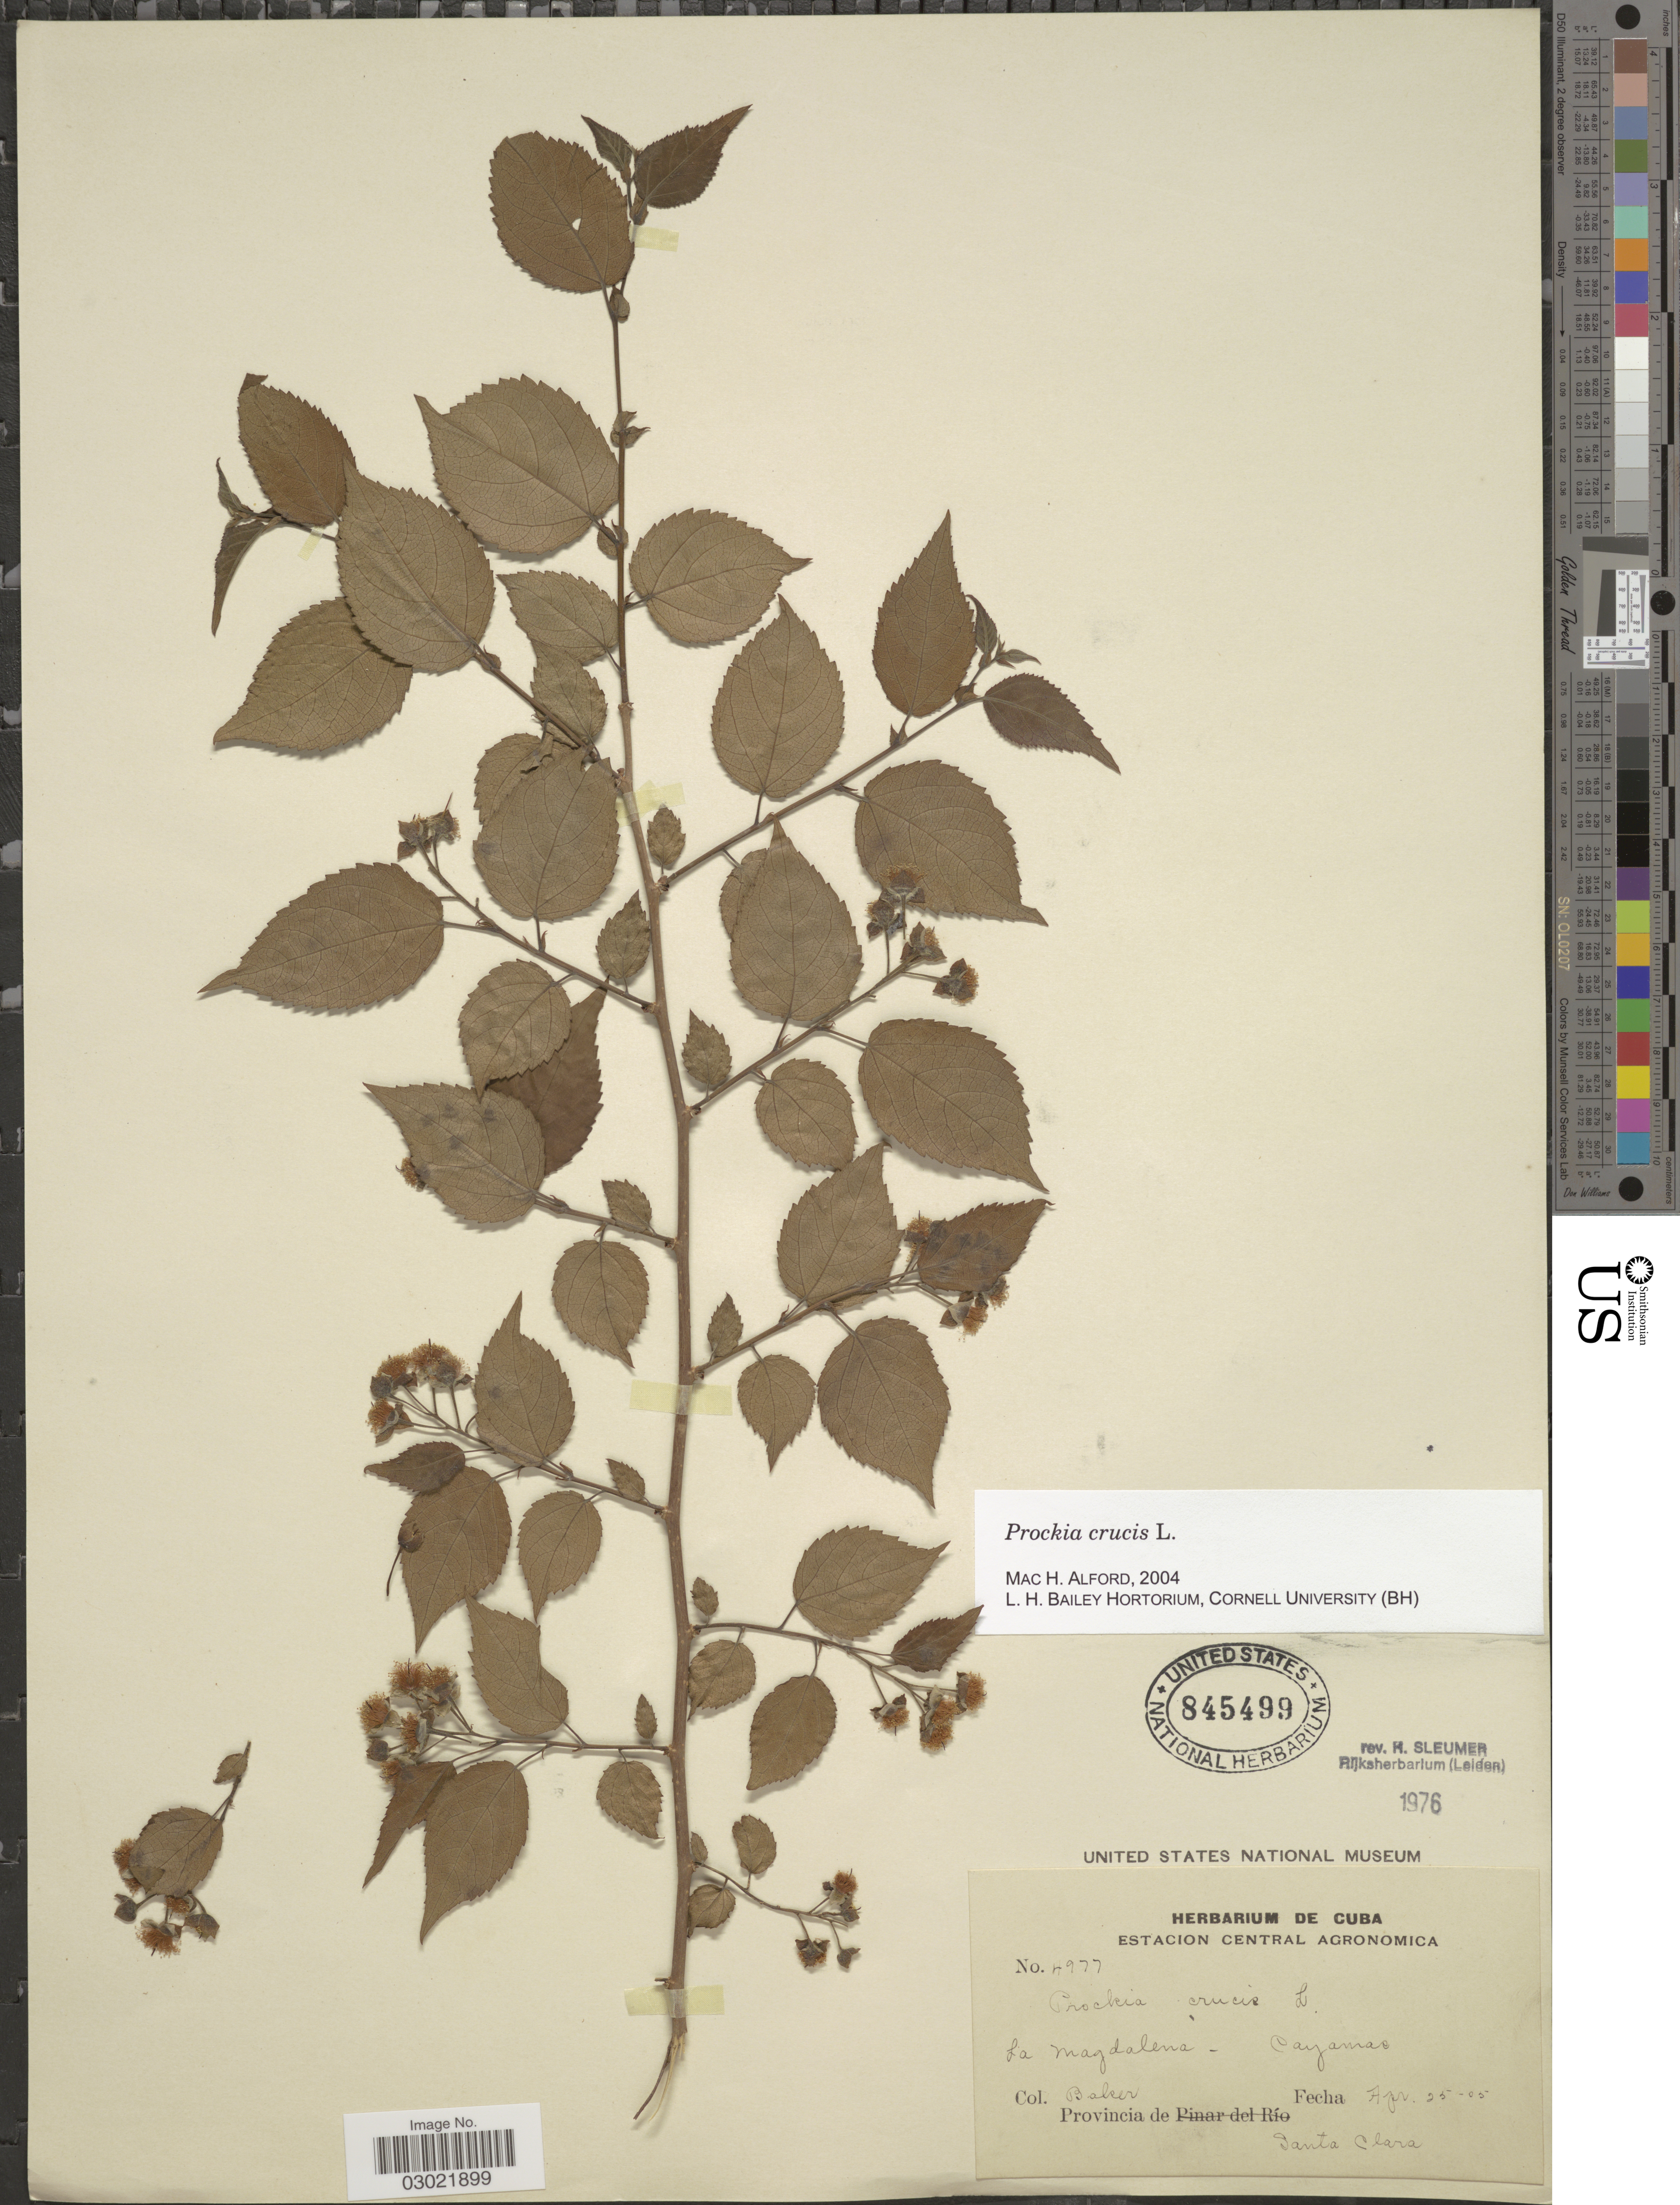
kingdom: Plantae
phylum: Tracheophyta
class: Magnoliopsida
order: Malpighiales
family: Salicaceae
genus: Prockia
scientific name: Prockia crucis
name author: P. Browne ex L.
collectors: -- Baker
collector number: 4977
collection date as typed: Transcribed d/m/y: 25/4/5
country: Cuba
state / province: Las Villas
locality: La Magdalena - Cayamas. Provincia de Santa Clara.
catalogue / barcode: US 845499